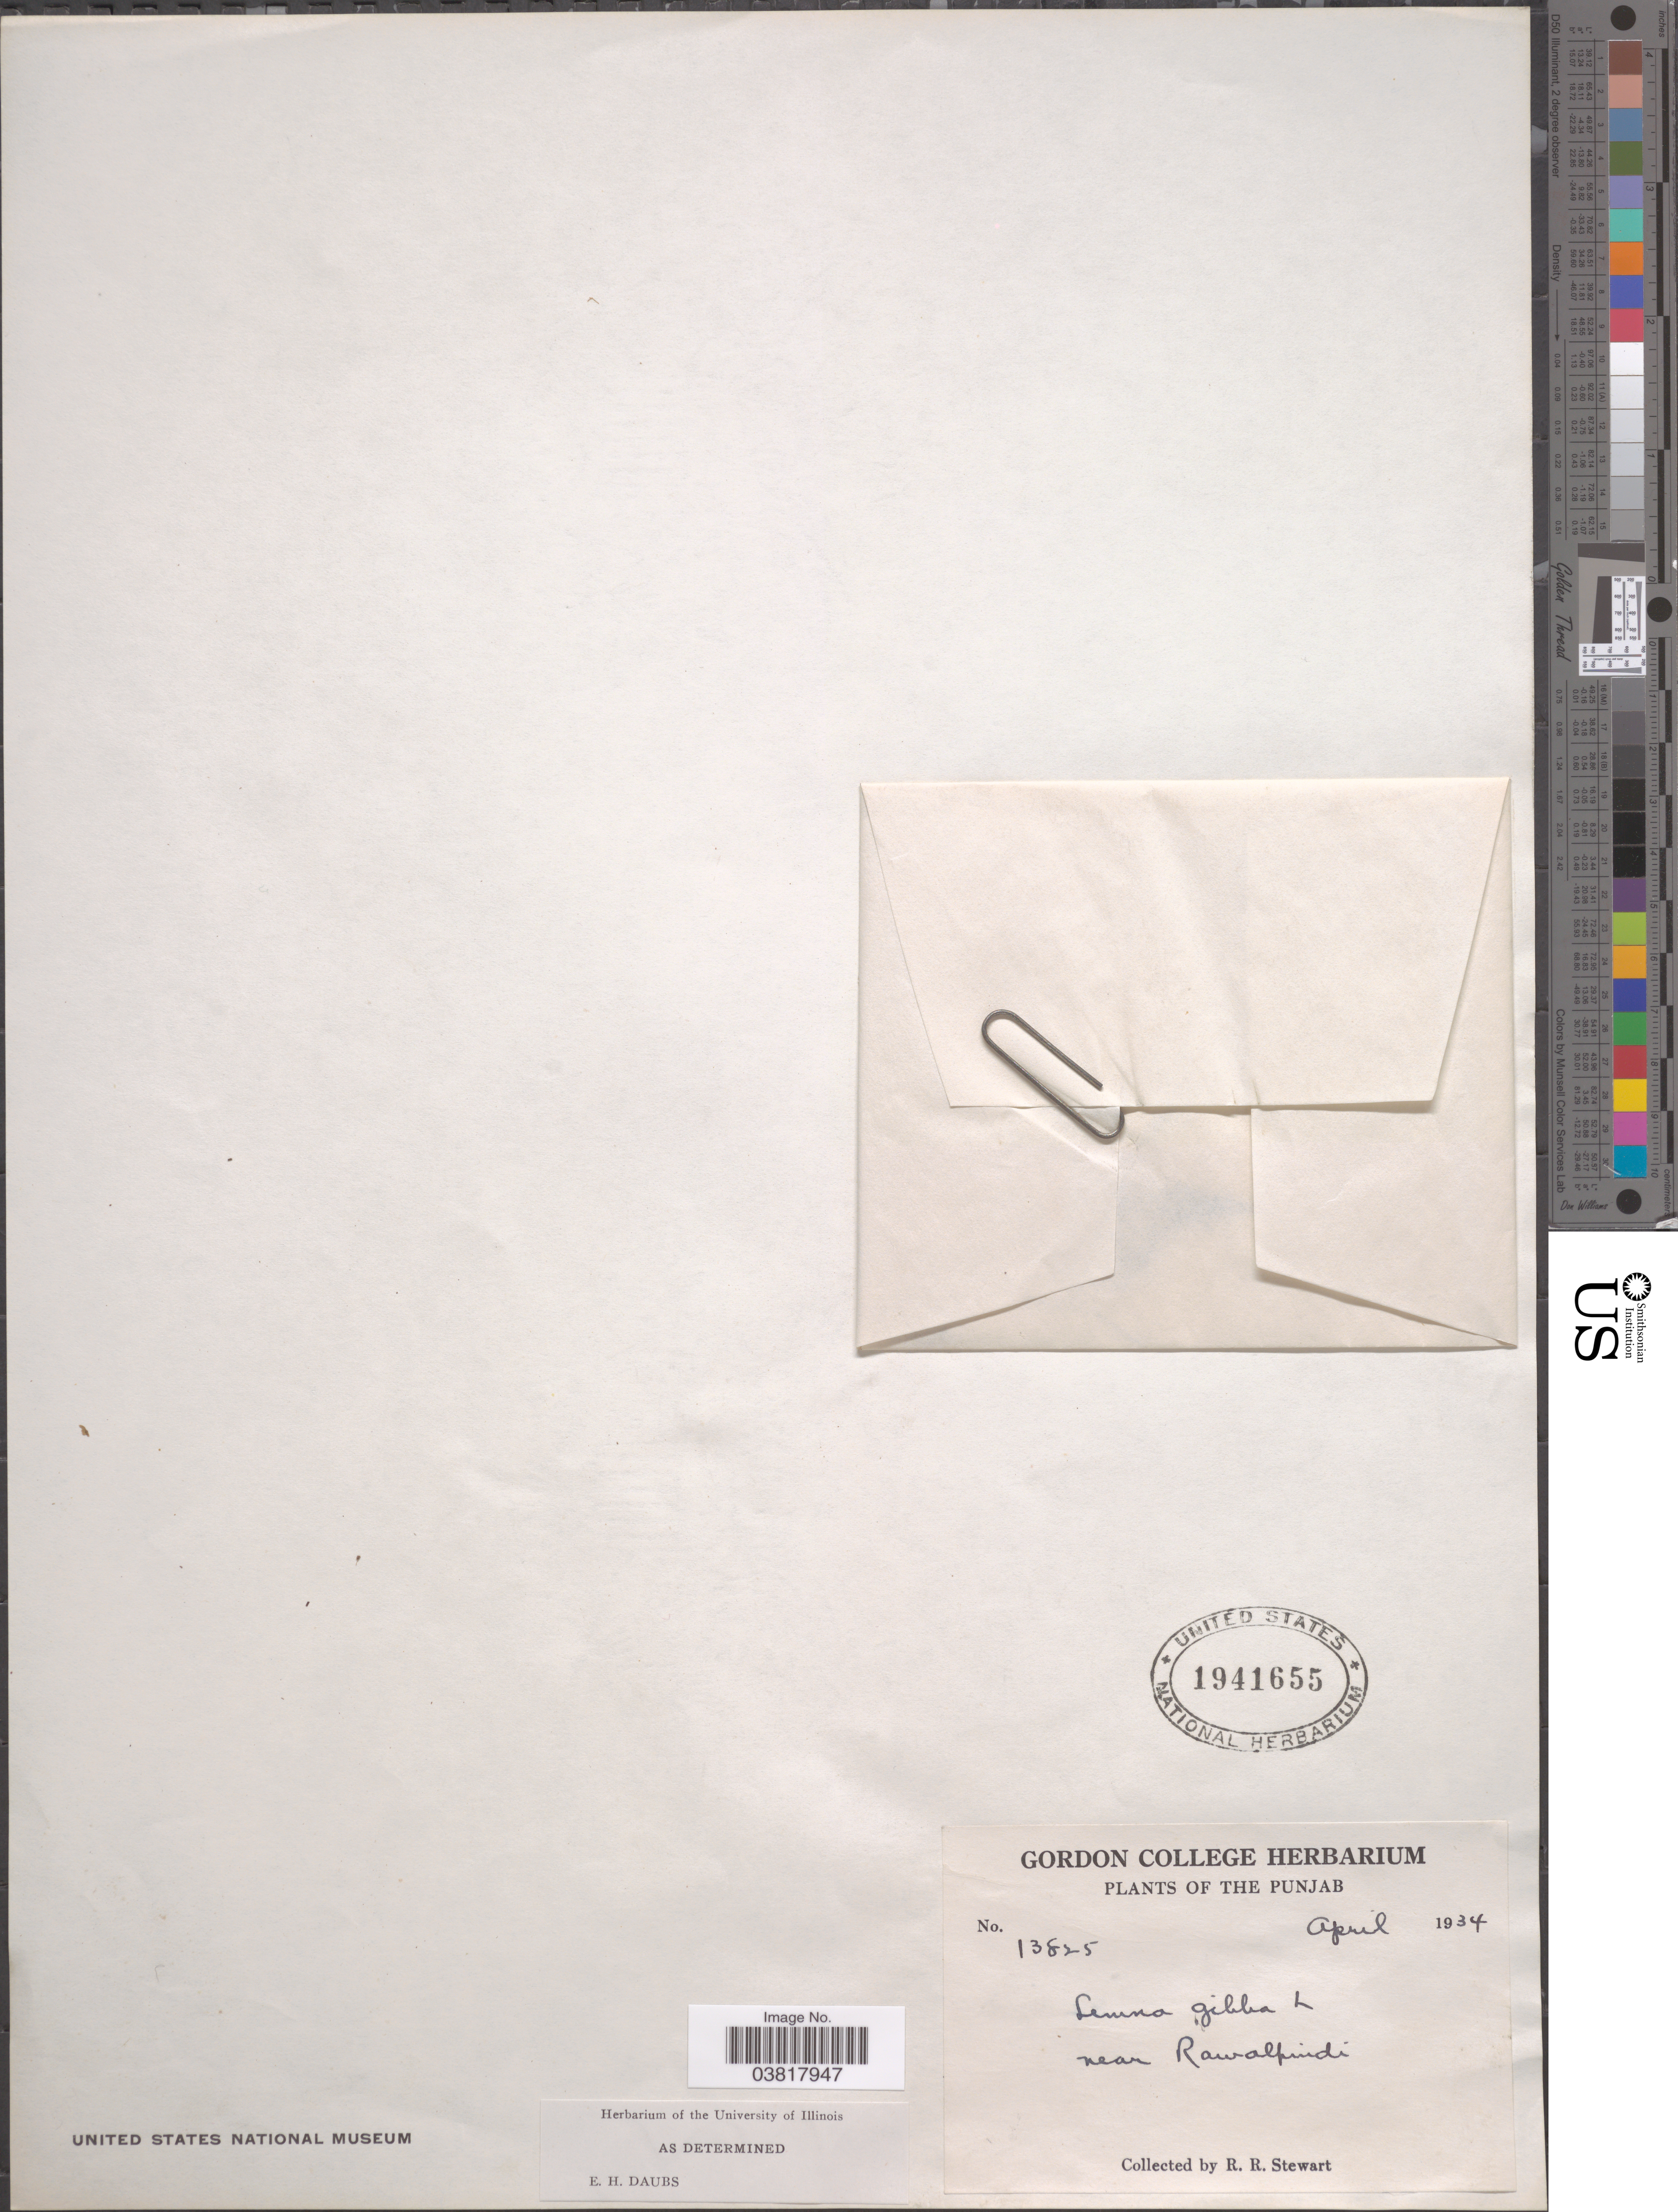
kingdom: Plantae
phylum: Tracheophyta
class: Liliopsida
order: Alismatales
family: Araceae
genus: Lemna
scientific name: Lemna gibba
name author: L.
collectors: R. Stewart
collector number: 13825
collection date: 1934-04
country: Pakistan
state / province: Punjab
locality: Near Rawalpindi.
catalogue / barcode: US 1941655